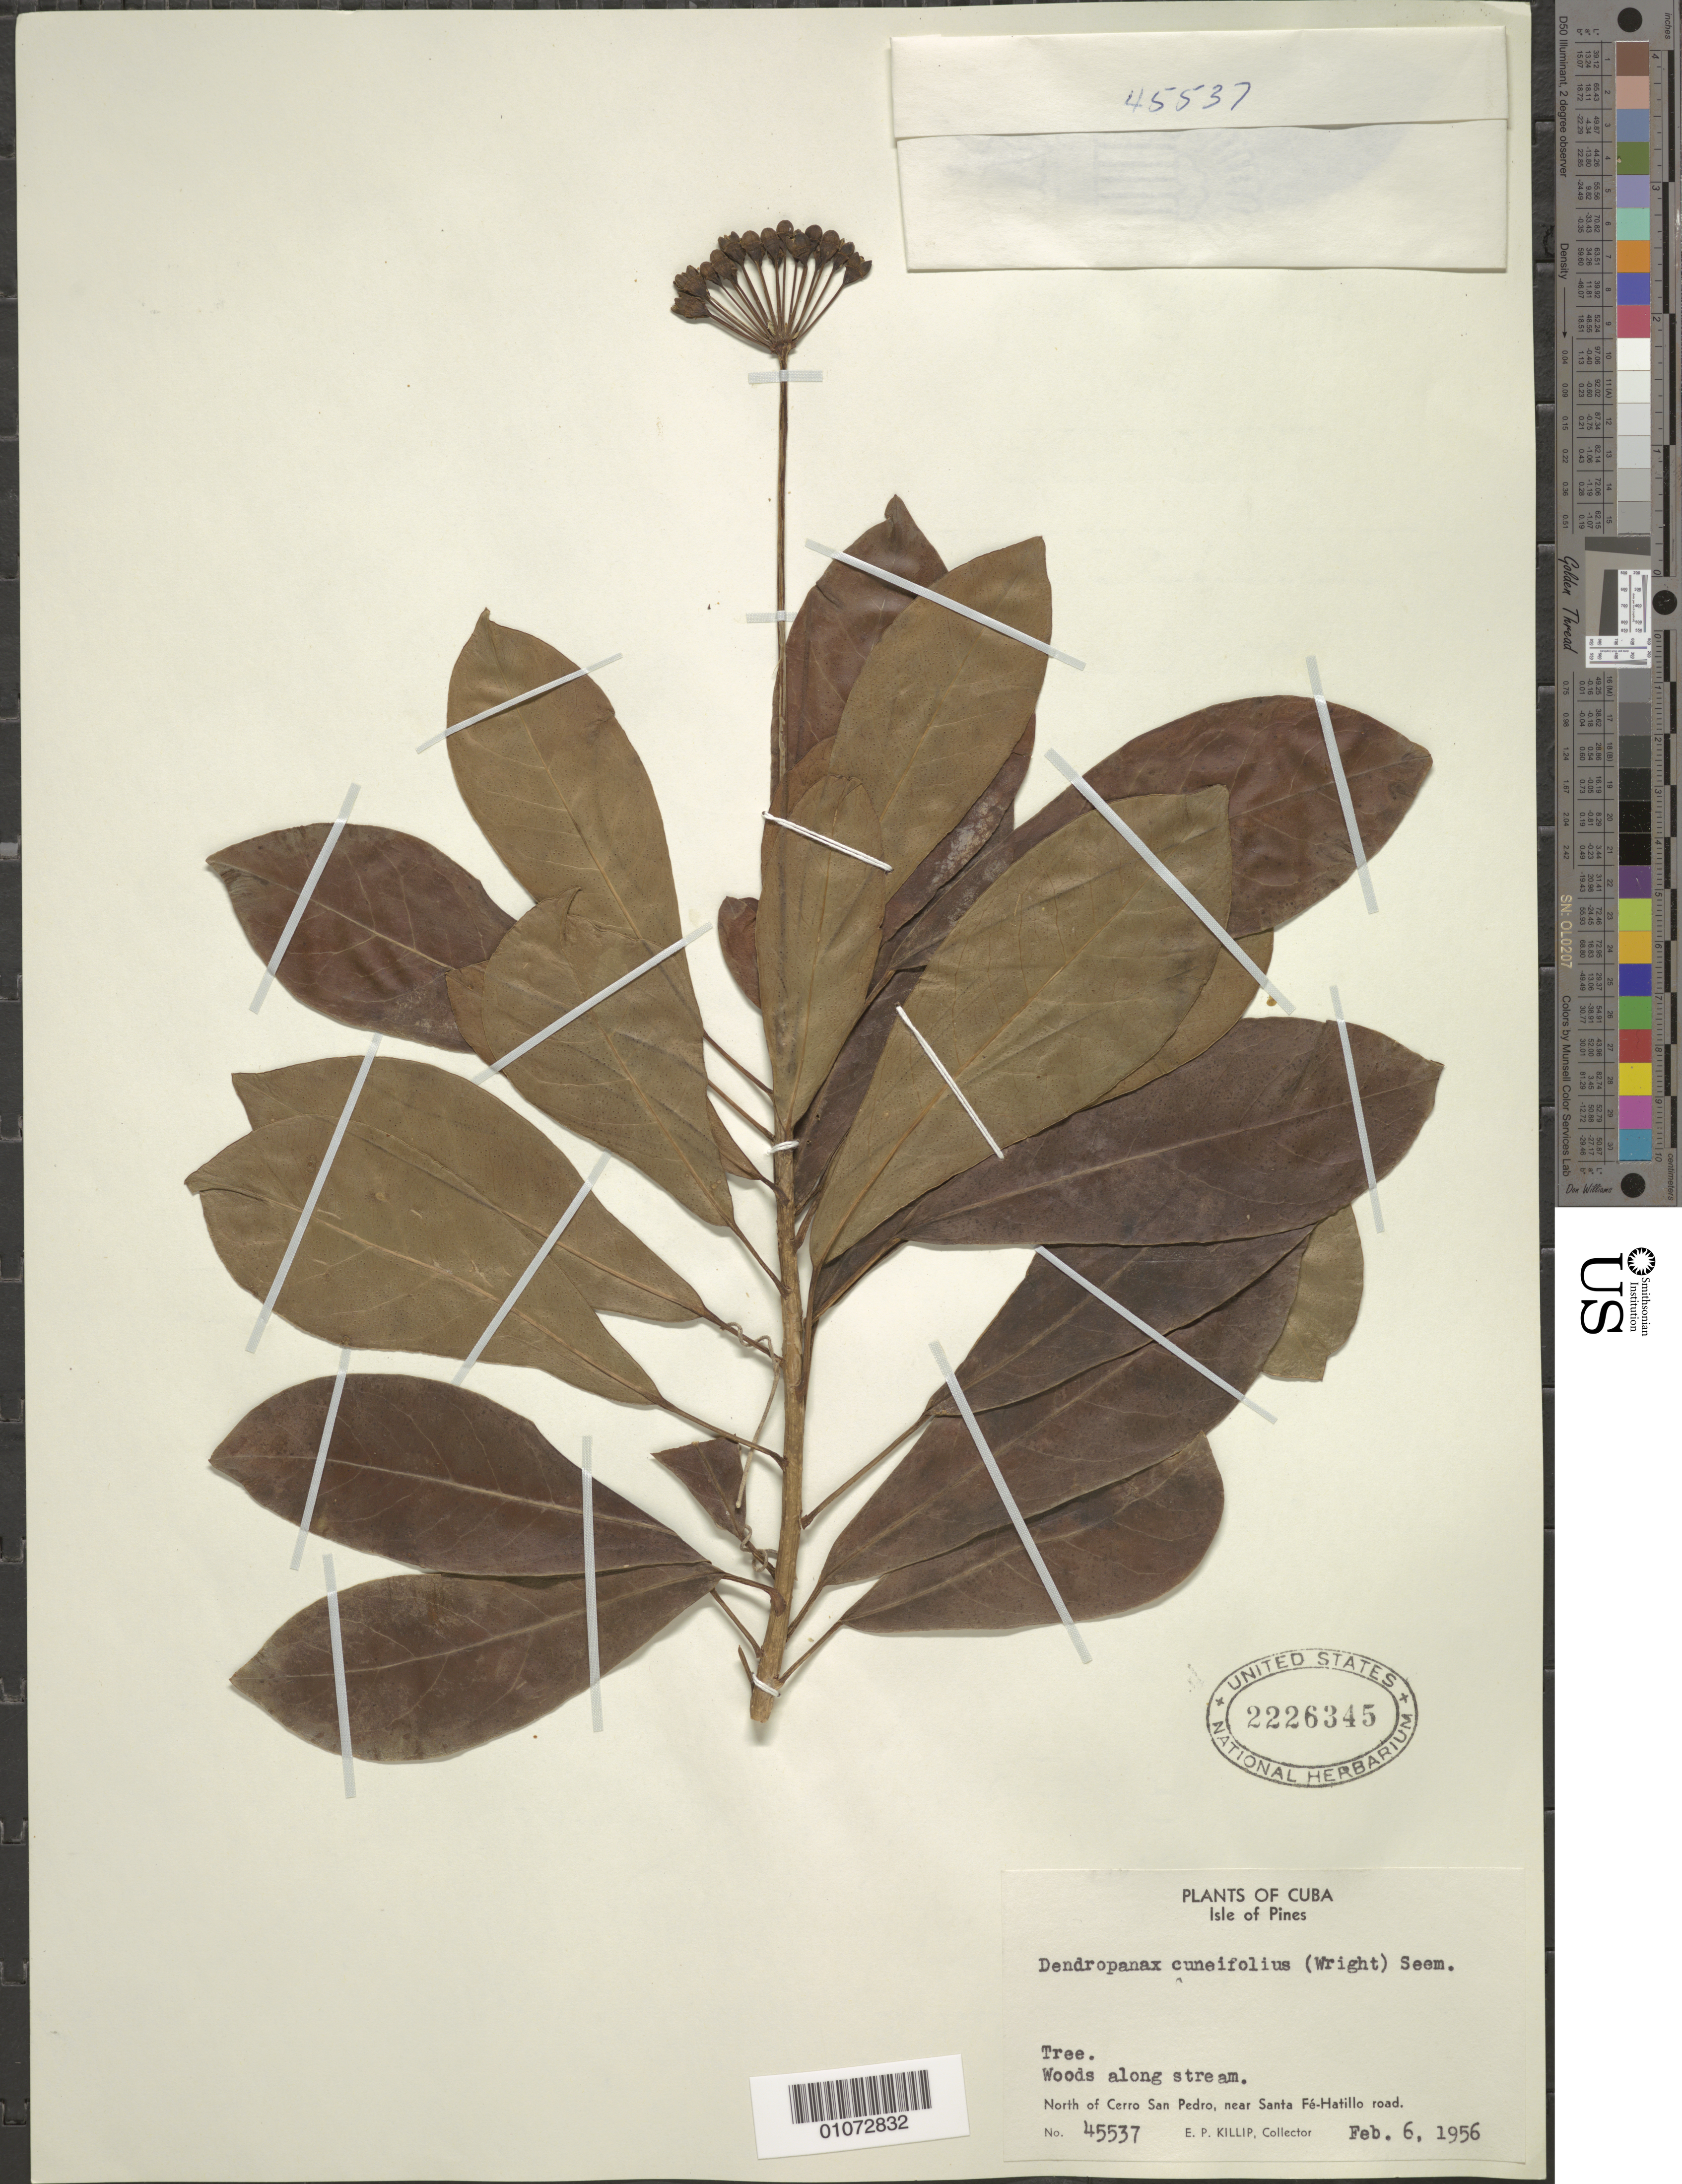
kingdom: Plantae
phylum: Tracheophyta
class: Magnoliopsida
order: Apiales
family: Araliaceae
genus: Dendropanax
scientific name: Dendropanax cuneifolius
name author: (C. Wright ex Griseb.) Seem.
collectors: E. P. Killip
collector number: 45537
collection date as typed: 06 Feb 1956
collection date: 1956-02-06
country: Cuba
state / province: Isla de La Juventud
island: Isla de la Juventud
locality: North of Cerro San Pedro, near Santa Fe-Hatillo road Woods along stream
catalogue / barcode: US 2226345